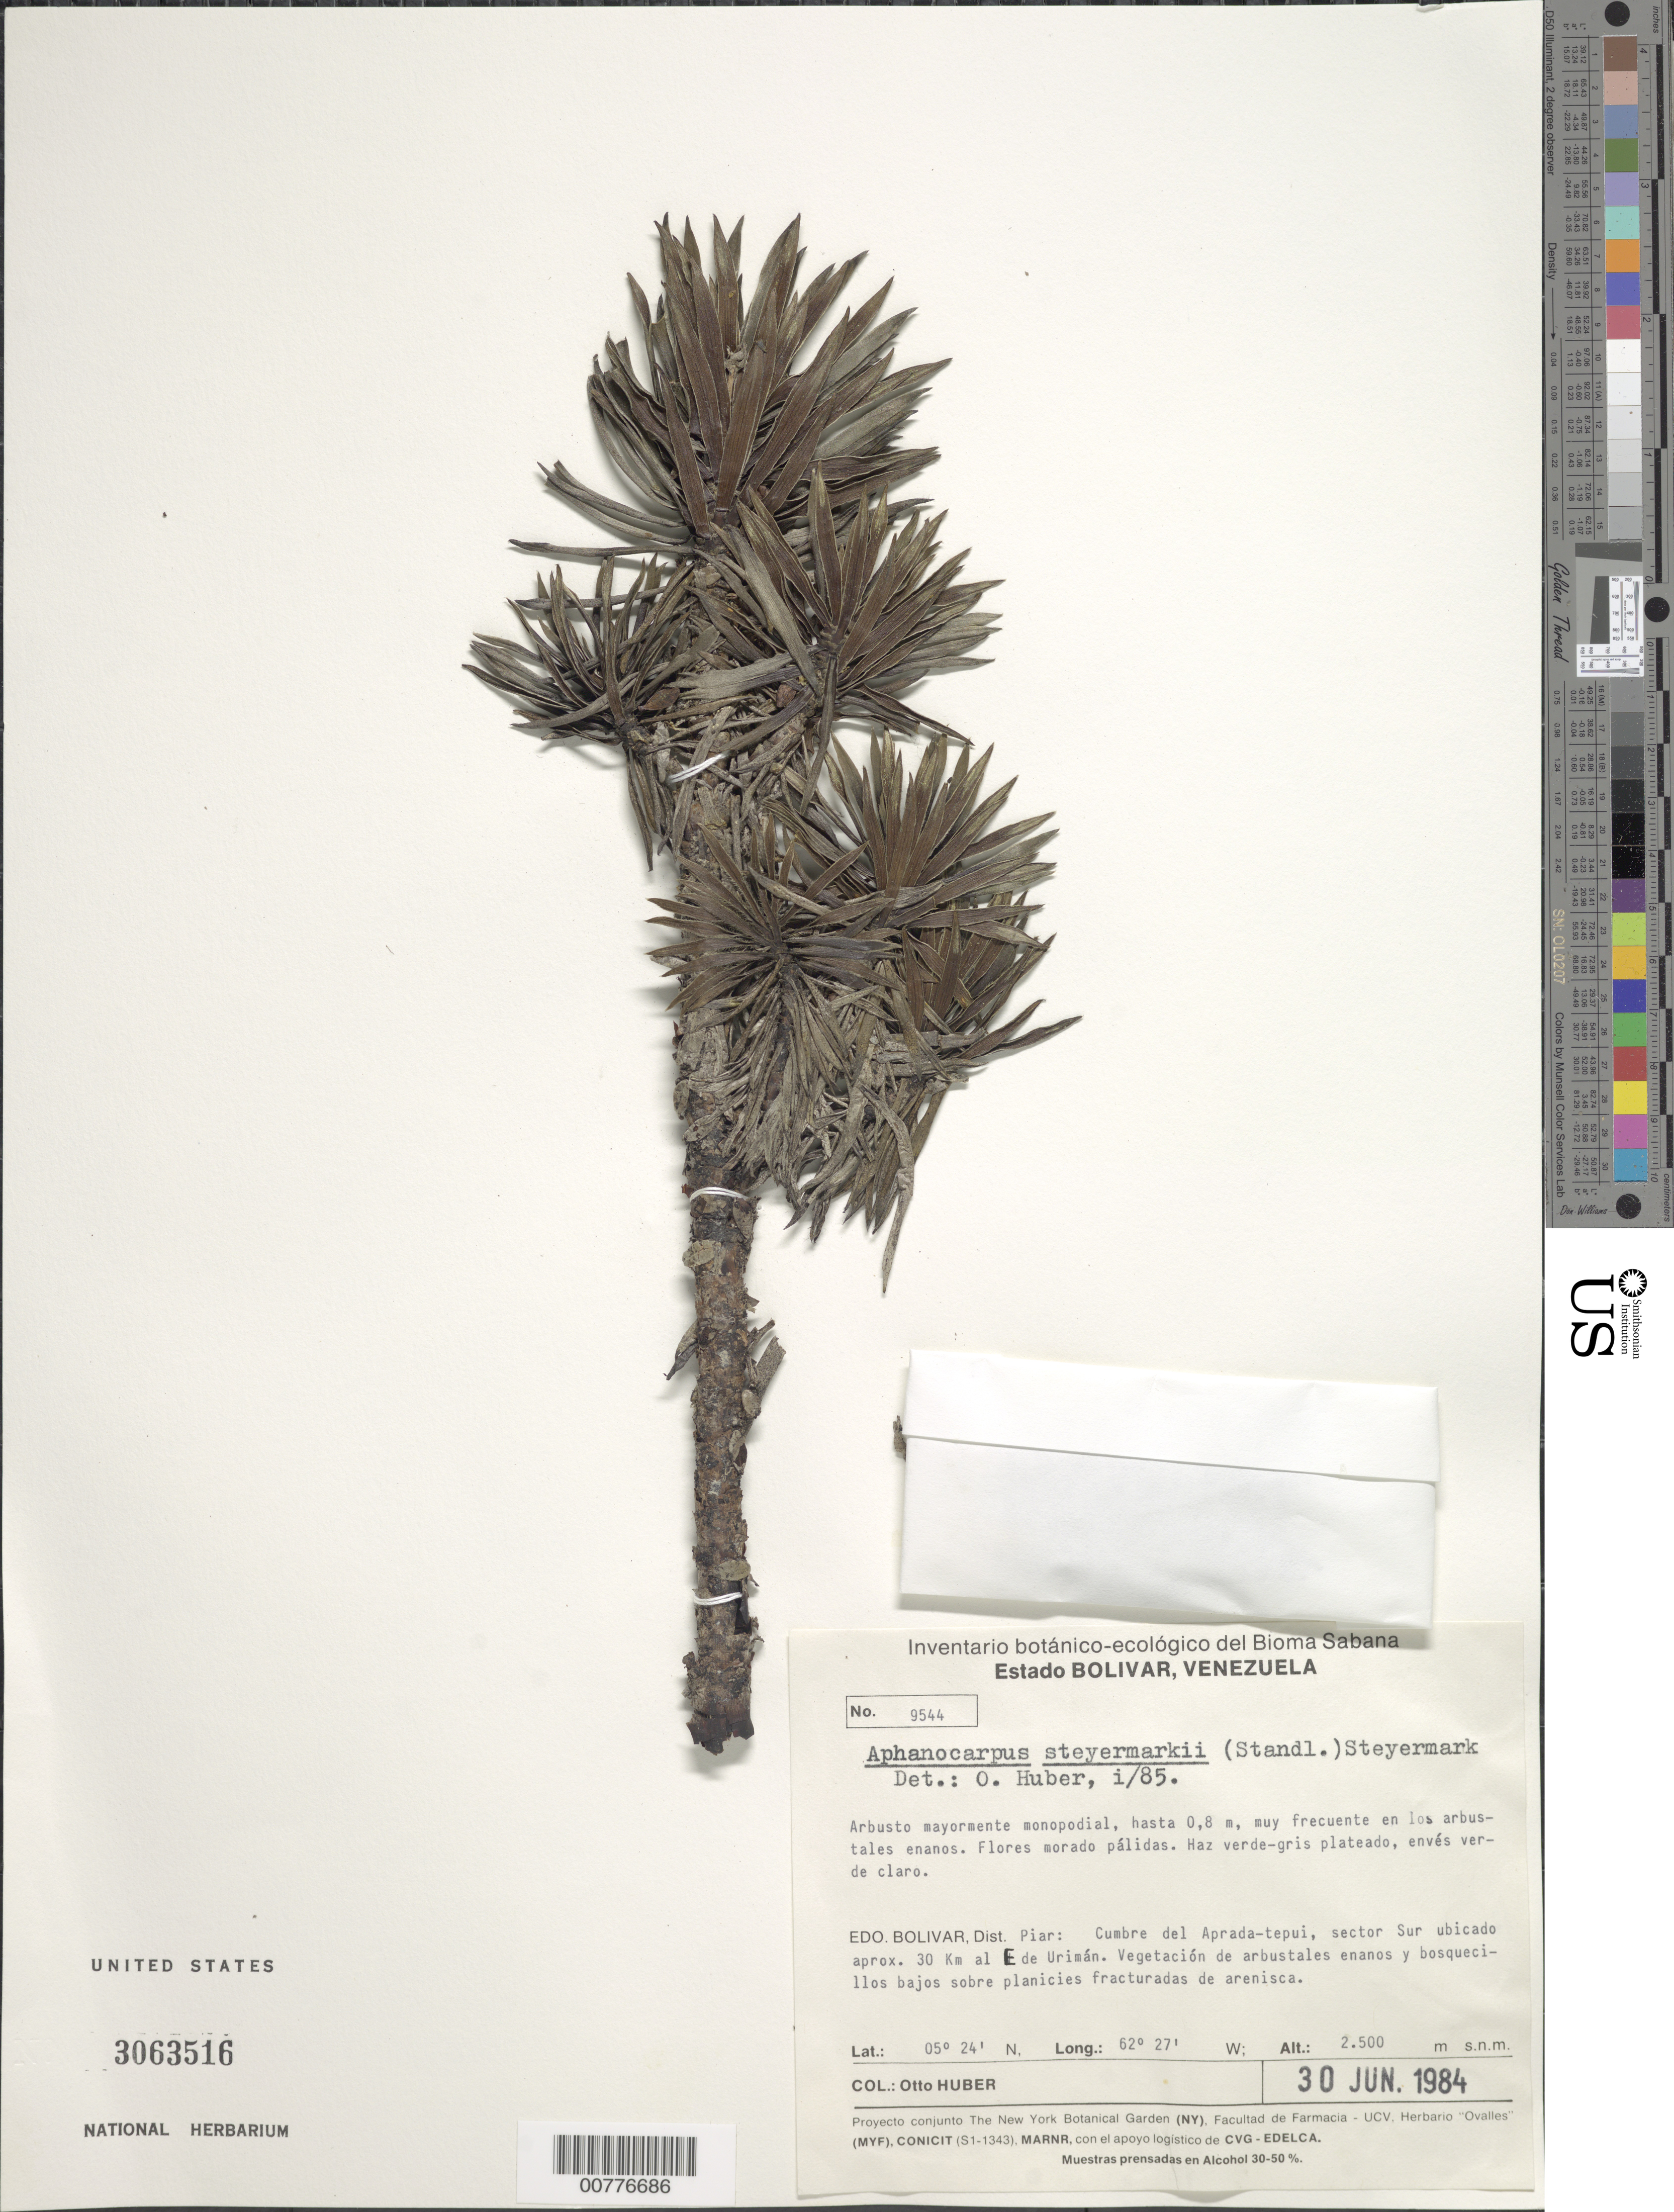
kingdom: Plantae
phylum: Tracheophyta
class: Magnoliopsida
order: Gentianales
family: Rubiaceae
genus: Aphanocarpus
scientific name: Aphanocarpus steyermarkii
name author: (Standl.) Steyerm.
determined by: Huber, Otto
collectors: O. Huber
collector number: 9544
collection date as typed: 30-Jun-84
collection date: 1984-06-30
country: Venezuela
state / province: Bolívar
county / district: Piar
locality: Aprada-tepuí, sector Sur ubicado aprox 30 km al E de Urimán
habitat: Arbustales enanos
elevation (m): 2500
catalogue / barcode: US 3063516